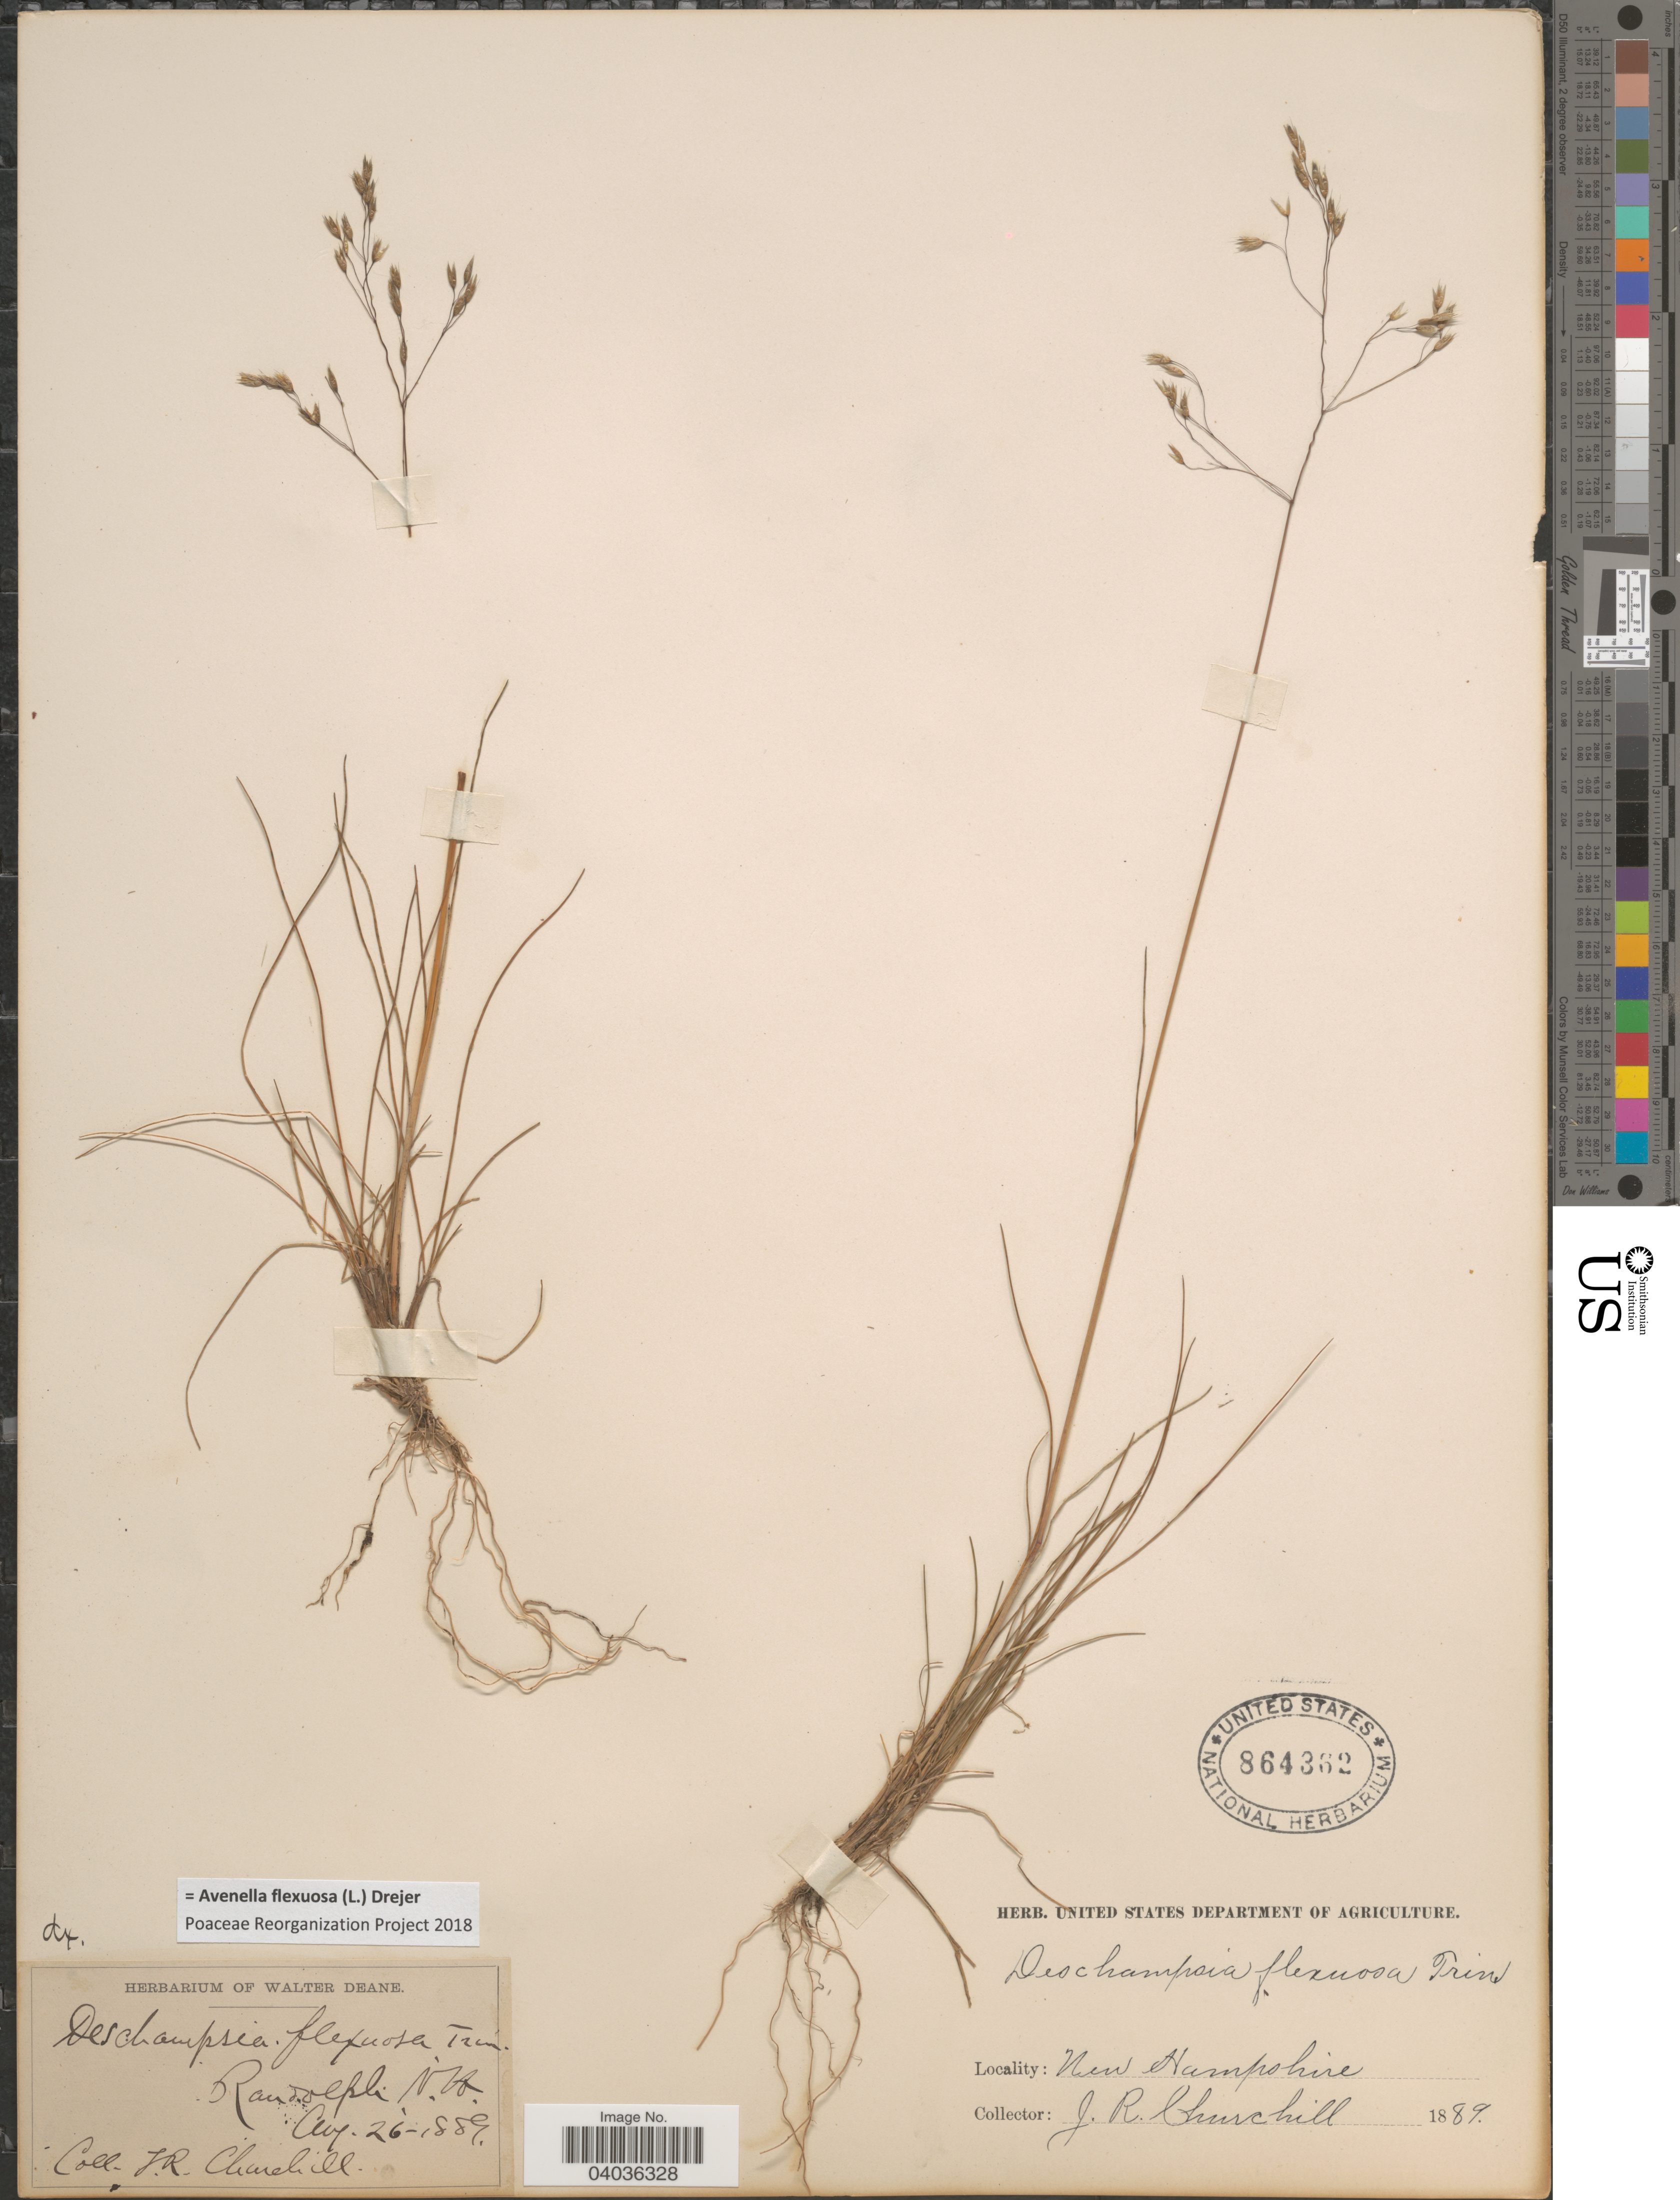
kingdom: Plantae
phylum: Tracheophyta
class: Liliopsida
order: Poales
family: Poaceae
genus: Avenella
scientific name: Avenella flexuosa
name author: (L.) Drejer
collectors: J. Churchill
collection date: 1889-08-26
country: United States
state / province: New Hampshire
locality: Randolph.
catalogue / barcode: US 864362